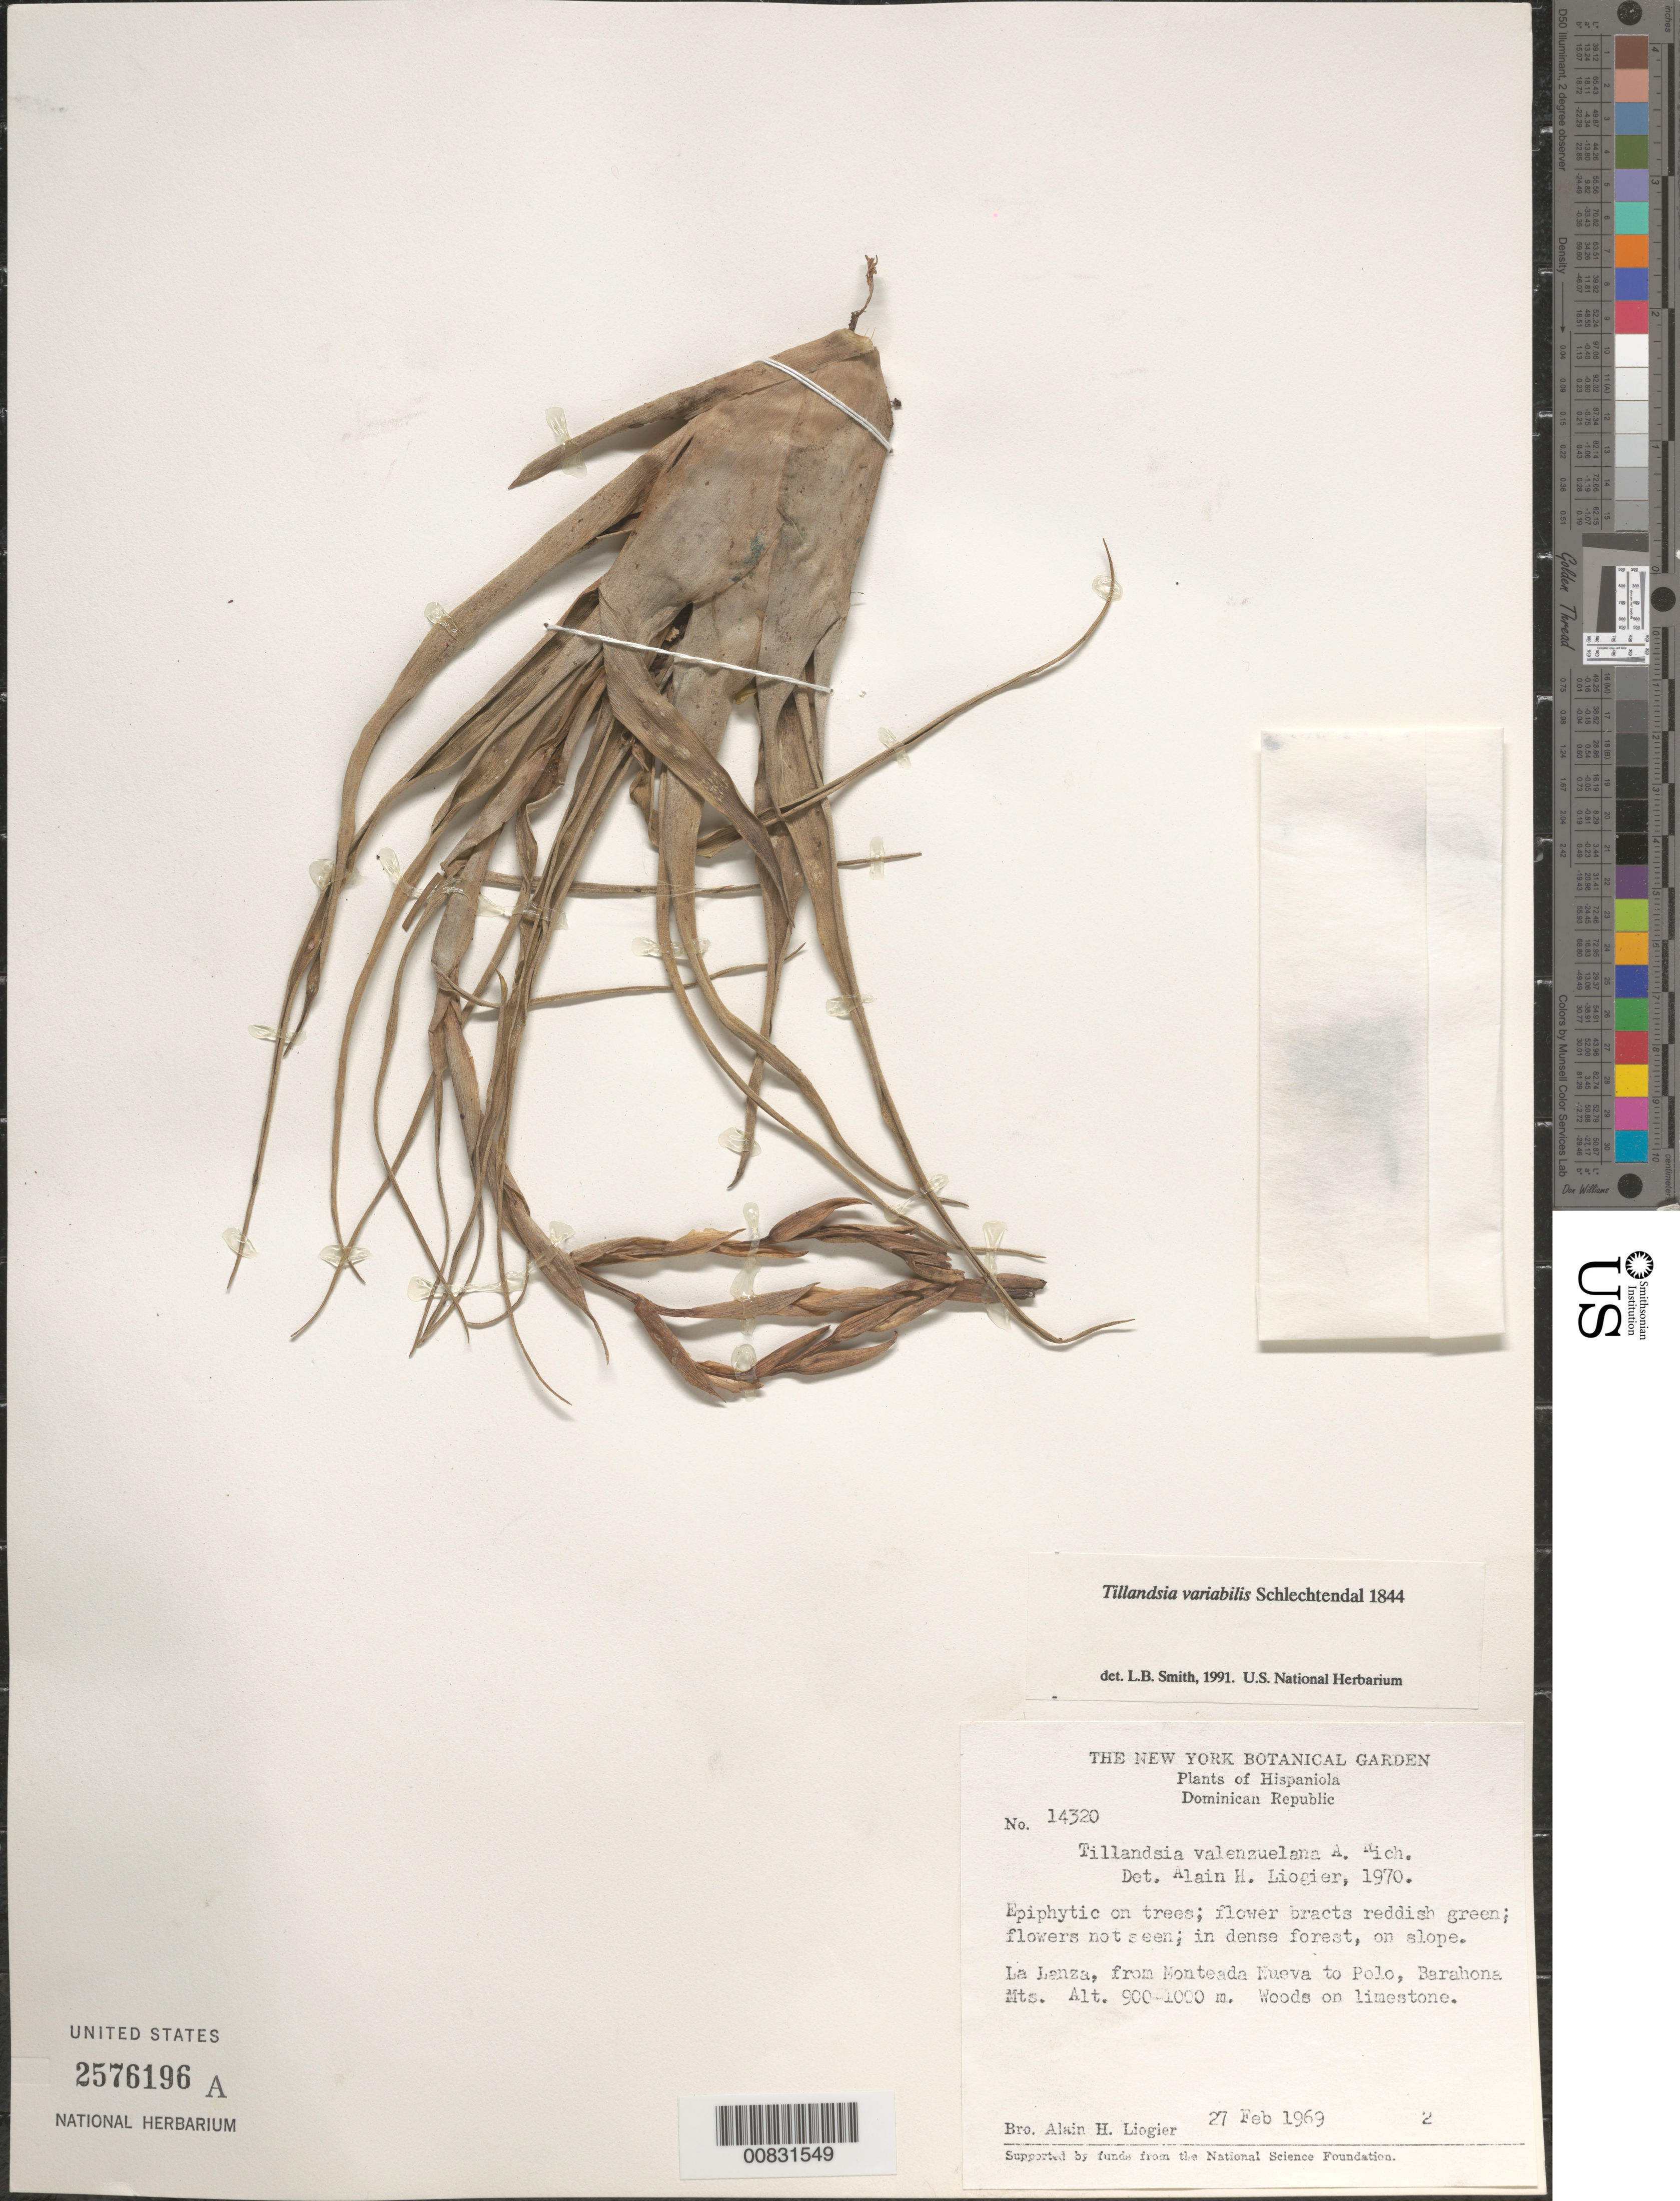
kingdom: Plantae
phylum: Tracheophyta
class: Liliopsida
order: Poales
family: Bromeliaceae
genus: Tillandsia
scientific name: Tillandsia variabilis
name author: Schltdl.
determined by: Smith, Lyman B., (US), NMNH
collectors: A. H. Liogier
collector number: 14320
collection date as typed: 27 Feb 1969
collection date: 1969-02-27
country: Dominican Republic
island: Hispaniola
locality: La Lanza, from Monteada Nueva to Polo, Barahona Mts.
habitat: On trees in dense forest, on slope. Woods on limestone.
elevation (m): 900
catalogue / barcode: US 2576196A